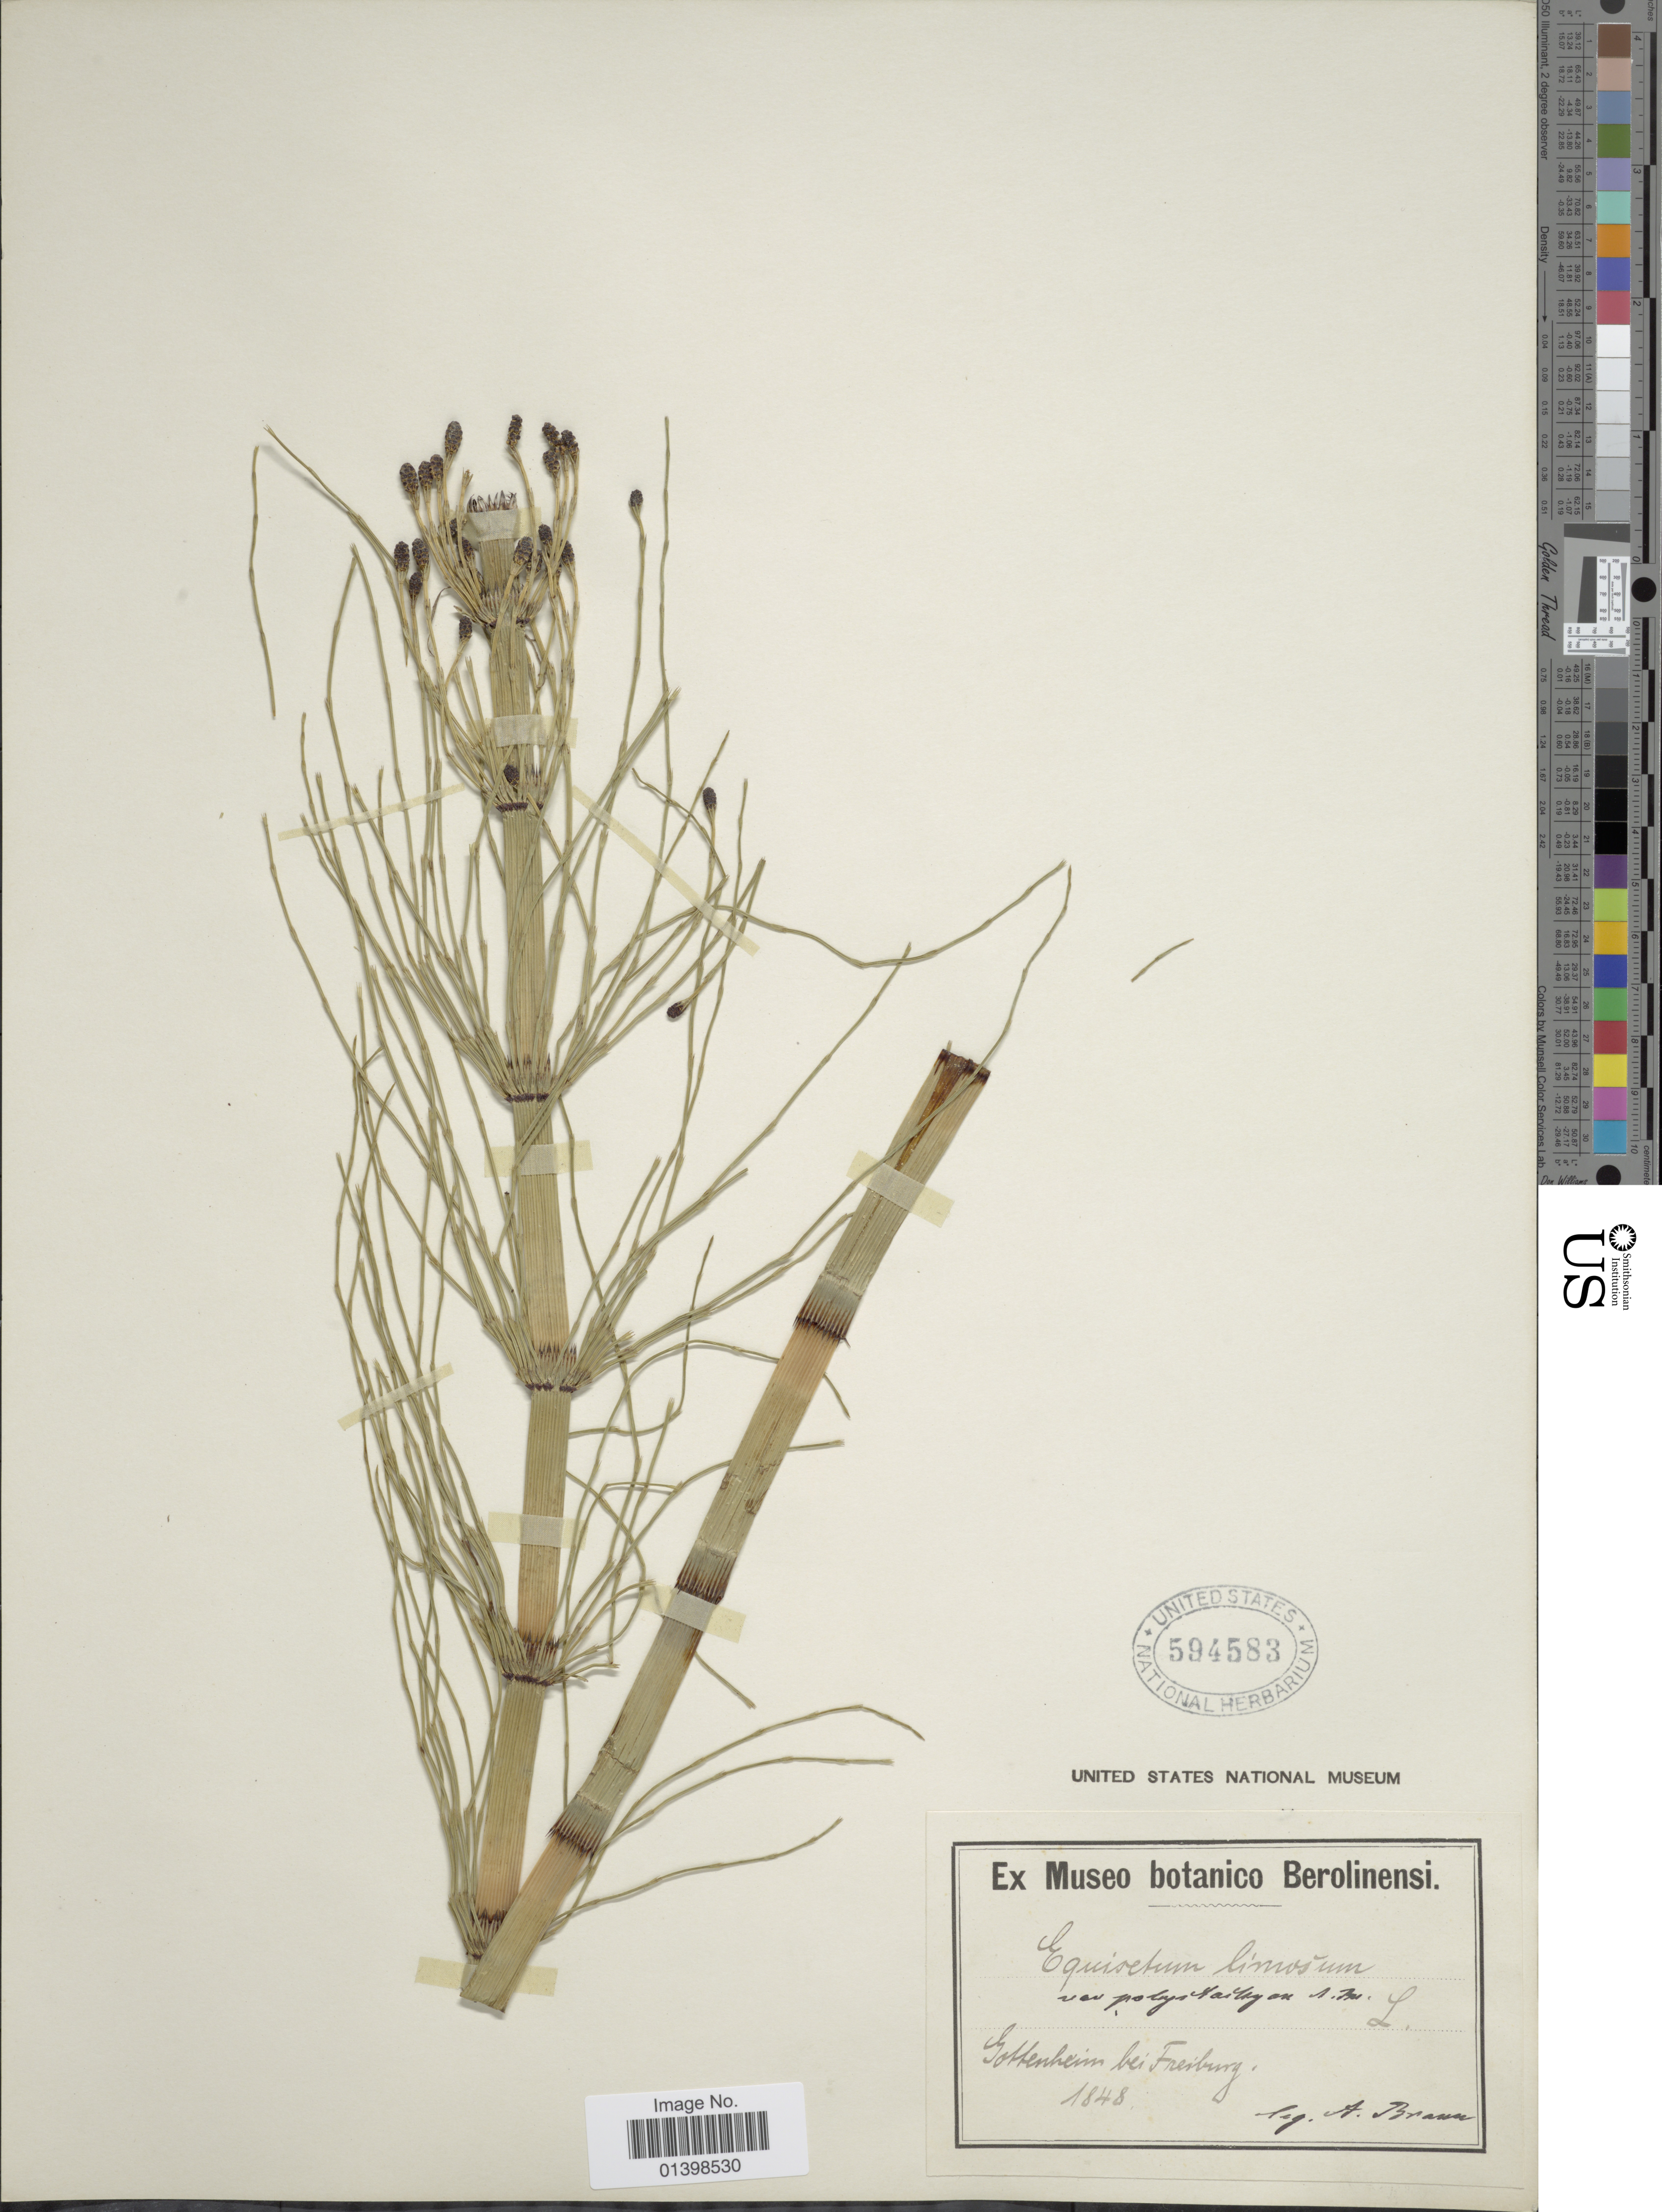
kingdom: Plantae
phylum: Tracheophyta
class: Polypodiopsida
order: Equisetales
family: Equisetaceae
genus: Equisetum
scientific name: Equisetum fluviatile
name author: L.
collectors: A. Braun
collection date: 1848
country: Germany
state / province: Baden-Württemberg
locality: Gottenheim bei Freiburg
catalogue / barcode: US 594583